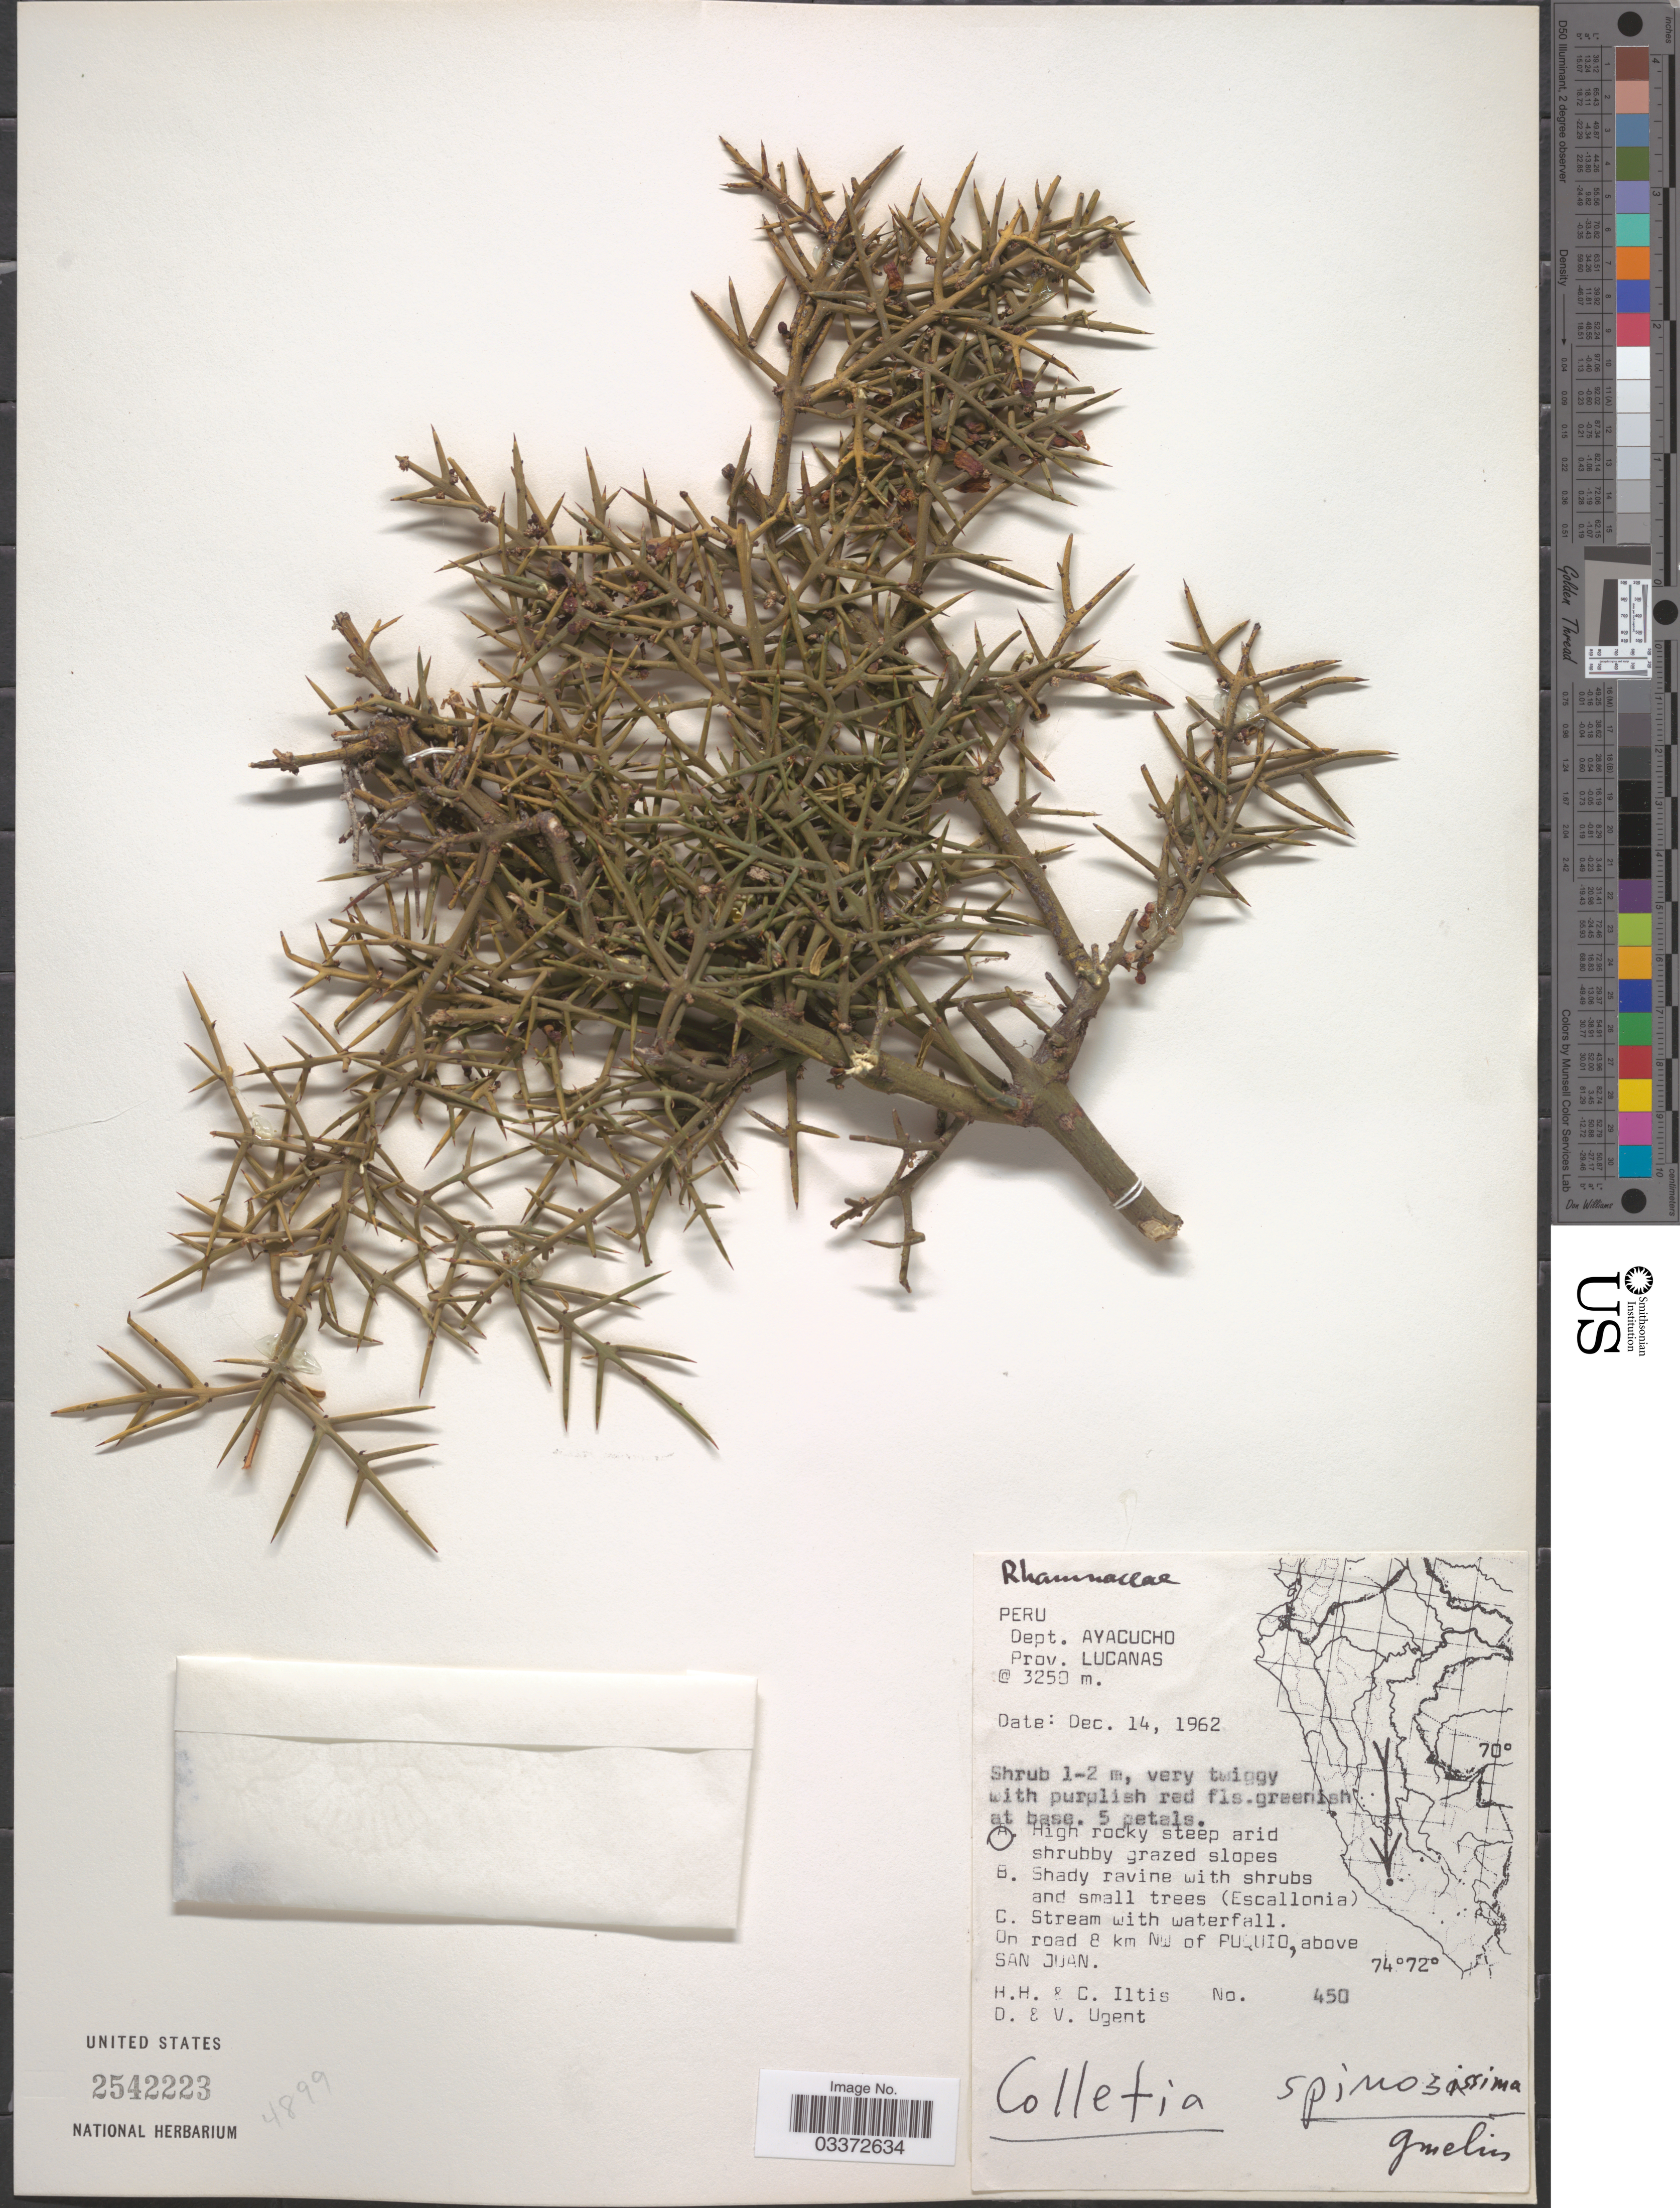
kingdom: Plantae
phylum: Tracheophyta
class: Magnoliopsida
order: Rosales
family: Rhamnaceae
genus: Colletia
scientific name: Colletia spinosissima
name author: J.F. Gmel.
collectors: H. H. Iltis, C. G. Iltis, D. Ugent & V. Ugent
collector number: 450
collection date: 1962-12-14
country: Peru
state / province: Ayacucho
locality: Dept. Ayacucho. Prov. Lucanas. On road 8 km NW of Puquio, above San Juan.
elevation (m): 3250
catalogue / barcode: US 2542223